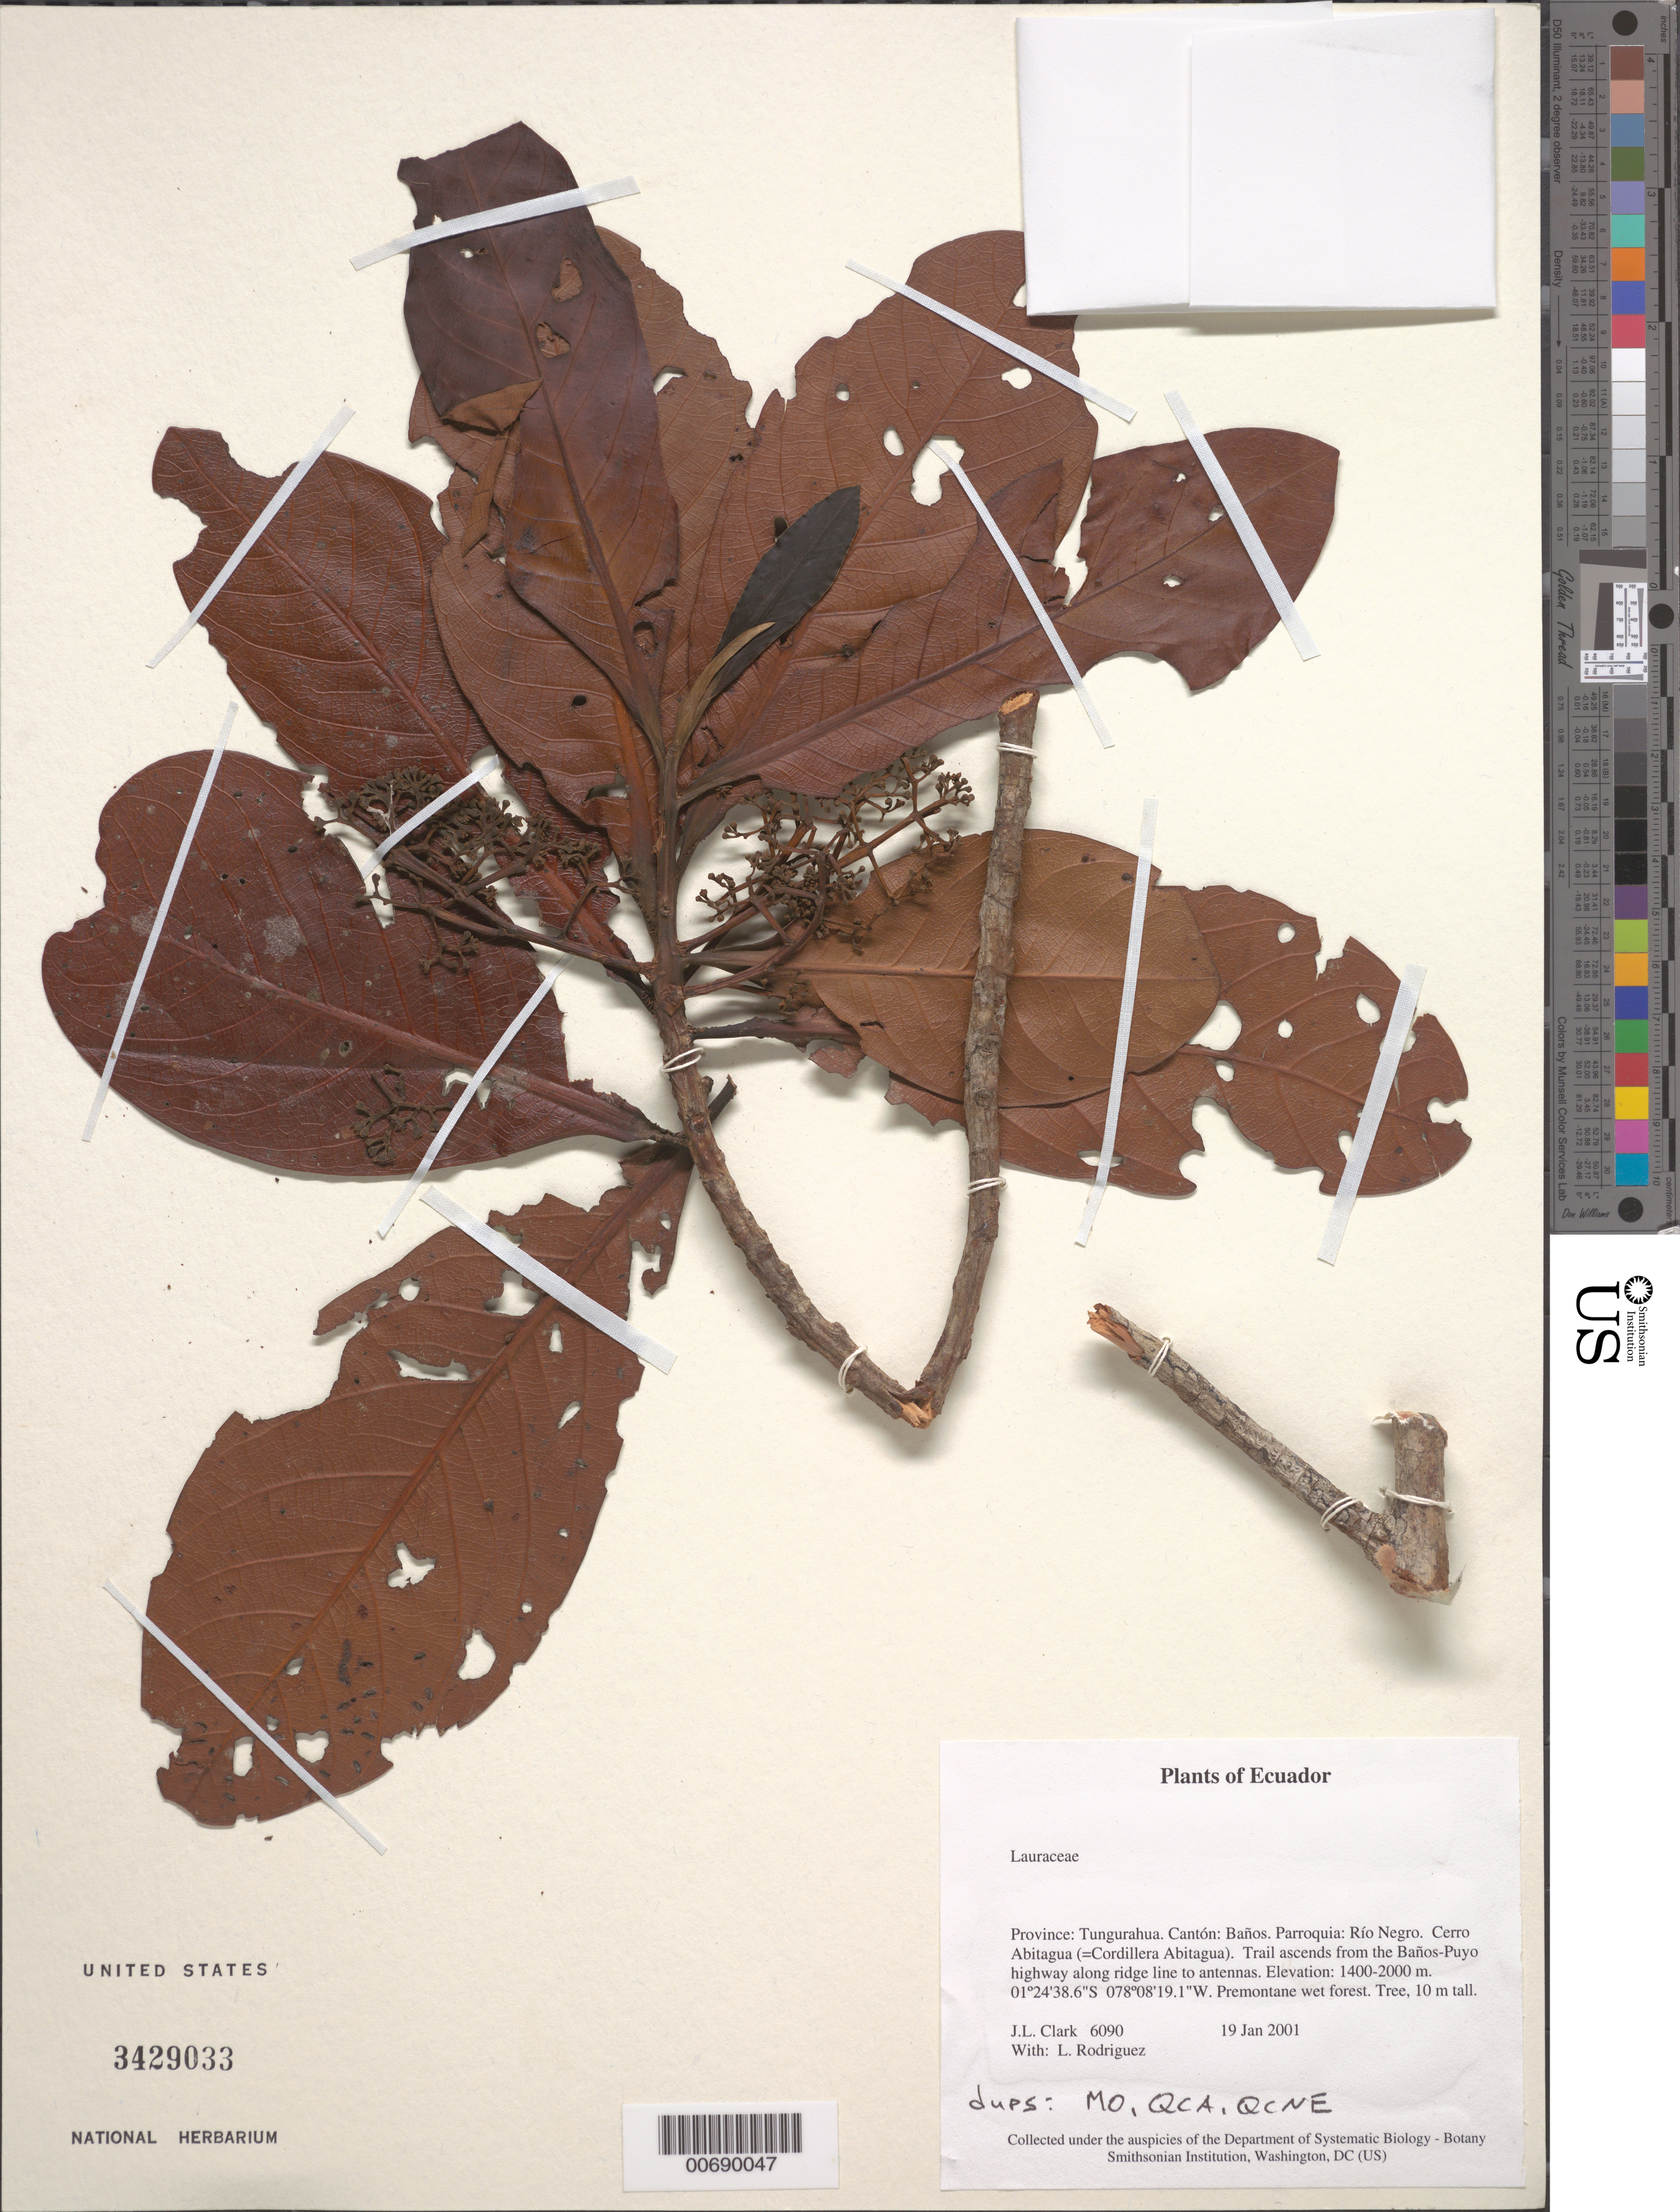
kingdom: Plantae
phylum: Tracheophyta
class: Magnoliopsida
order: Laurales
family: Lauraceae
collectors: J. L. Clark & L. Rodriguez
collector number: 6090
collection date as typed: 19 Jan 2001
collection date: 2001-01-19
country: Ecuador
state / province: Tungurahua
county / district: Baños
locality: Parroquia: Río Negro. Cerro Abitagua (=Cordillera Abitagua). Trail ascends from the Baños-Puyo highway along ridge line to antennas.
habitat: Premontane wet forest.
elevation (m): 1400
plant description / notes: MO, QCA, QCNE, US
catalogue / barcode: US 3429033